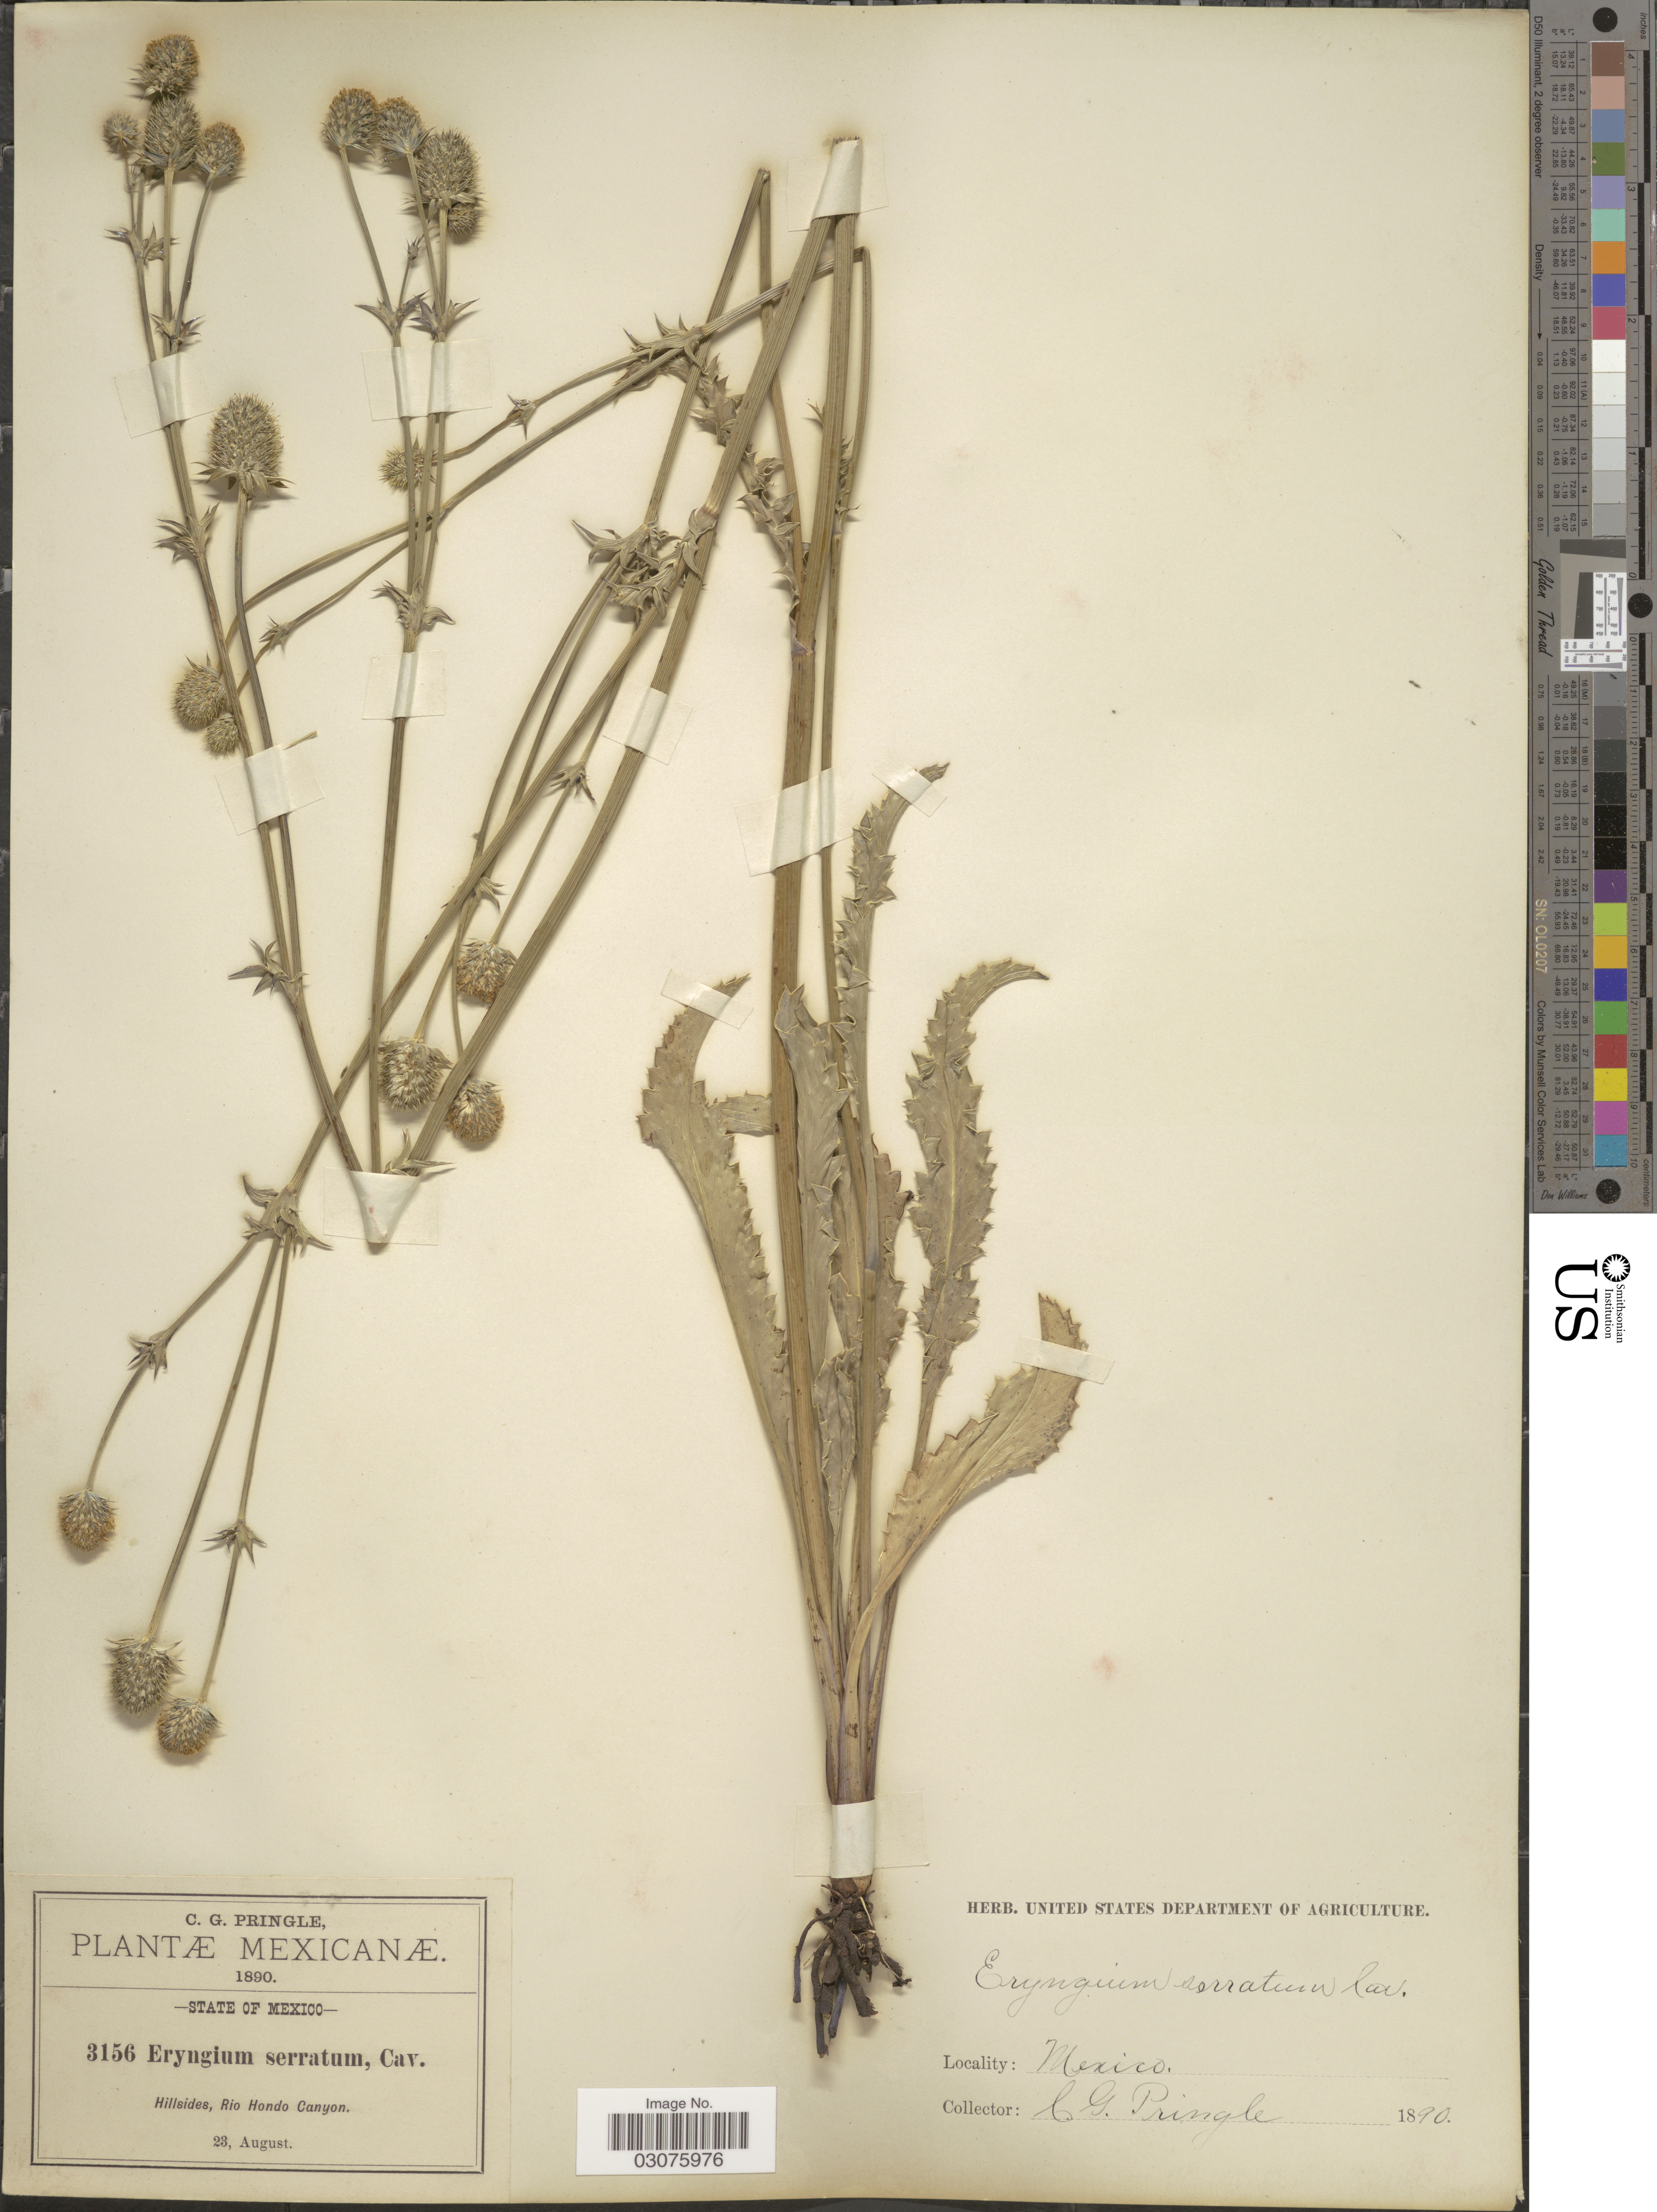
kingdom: Plantae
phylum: Tracheophyta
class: Magnoliopsida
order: Apiales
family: Apiaceae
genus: Eryngium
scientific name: Eryngium serratum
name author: Cav.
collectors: C. G. Pringle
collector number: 3156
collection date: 1890-08-23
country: Mexico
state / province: México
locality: State of Mexico. Hillsides, Rio Hondo Canyon.